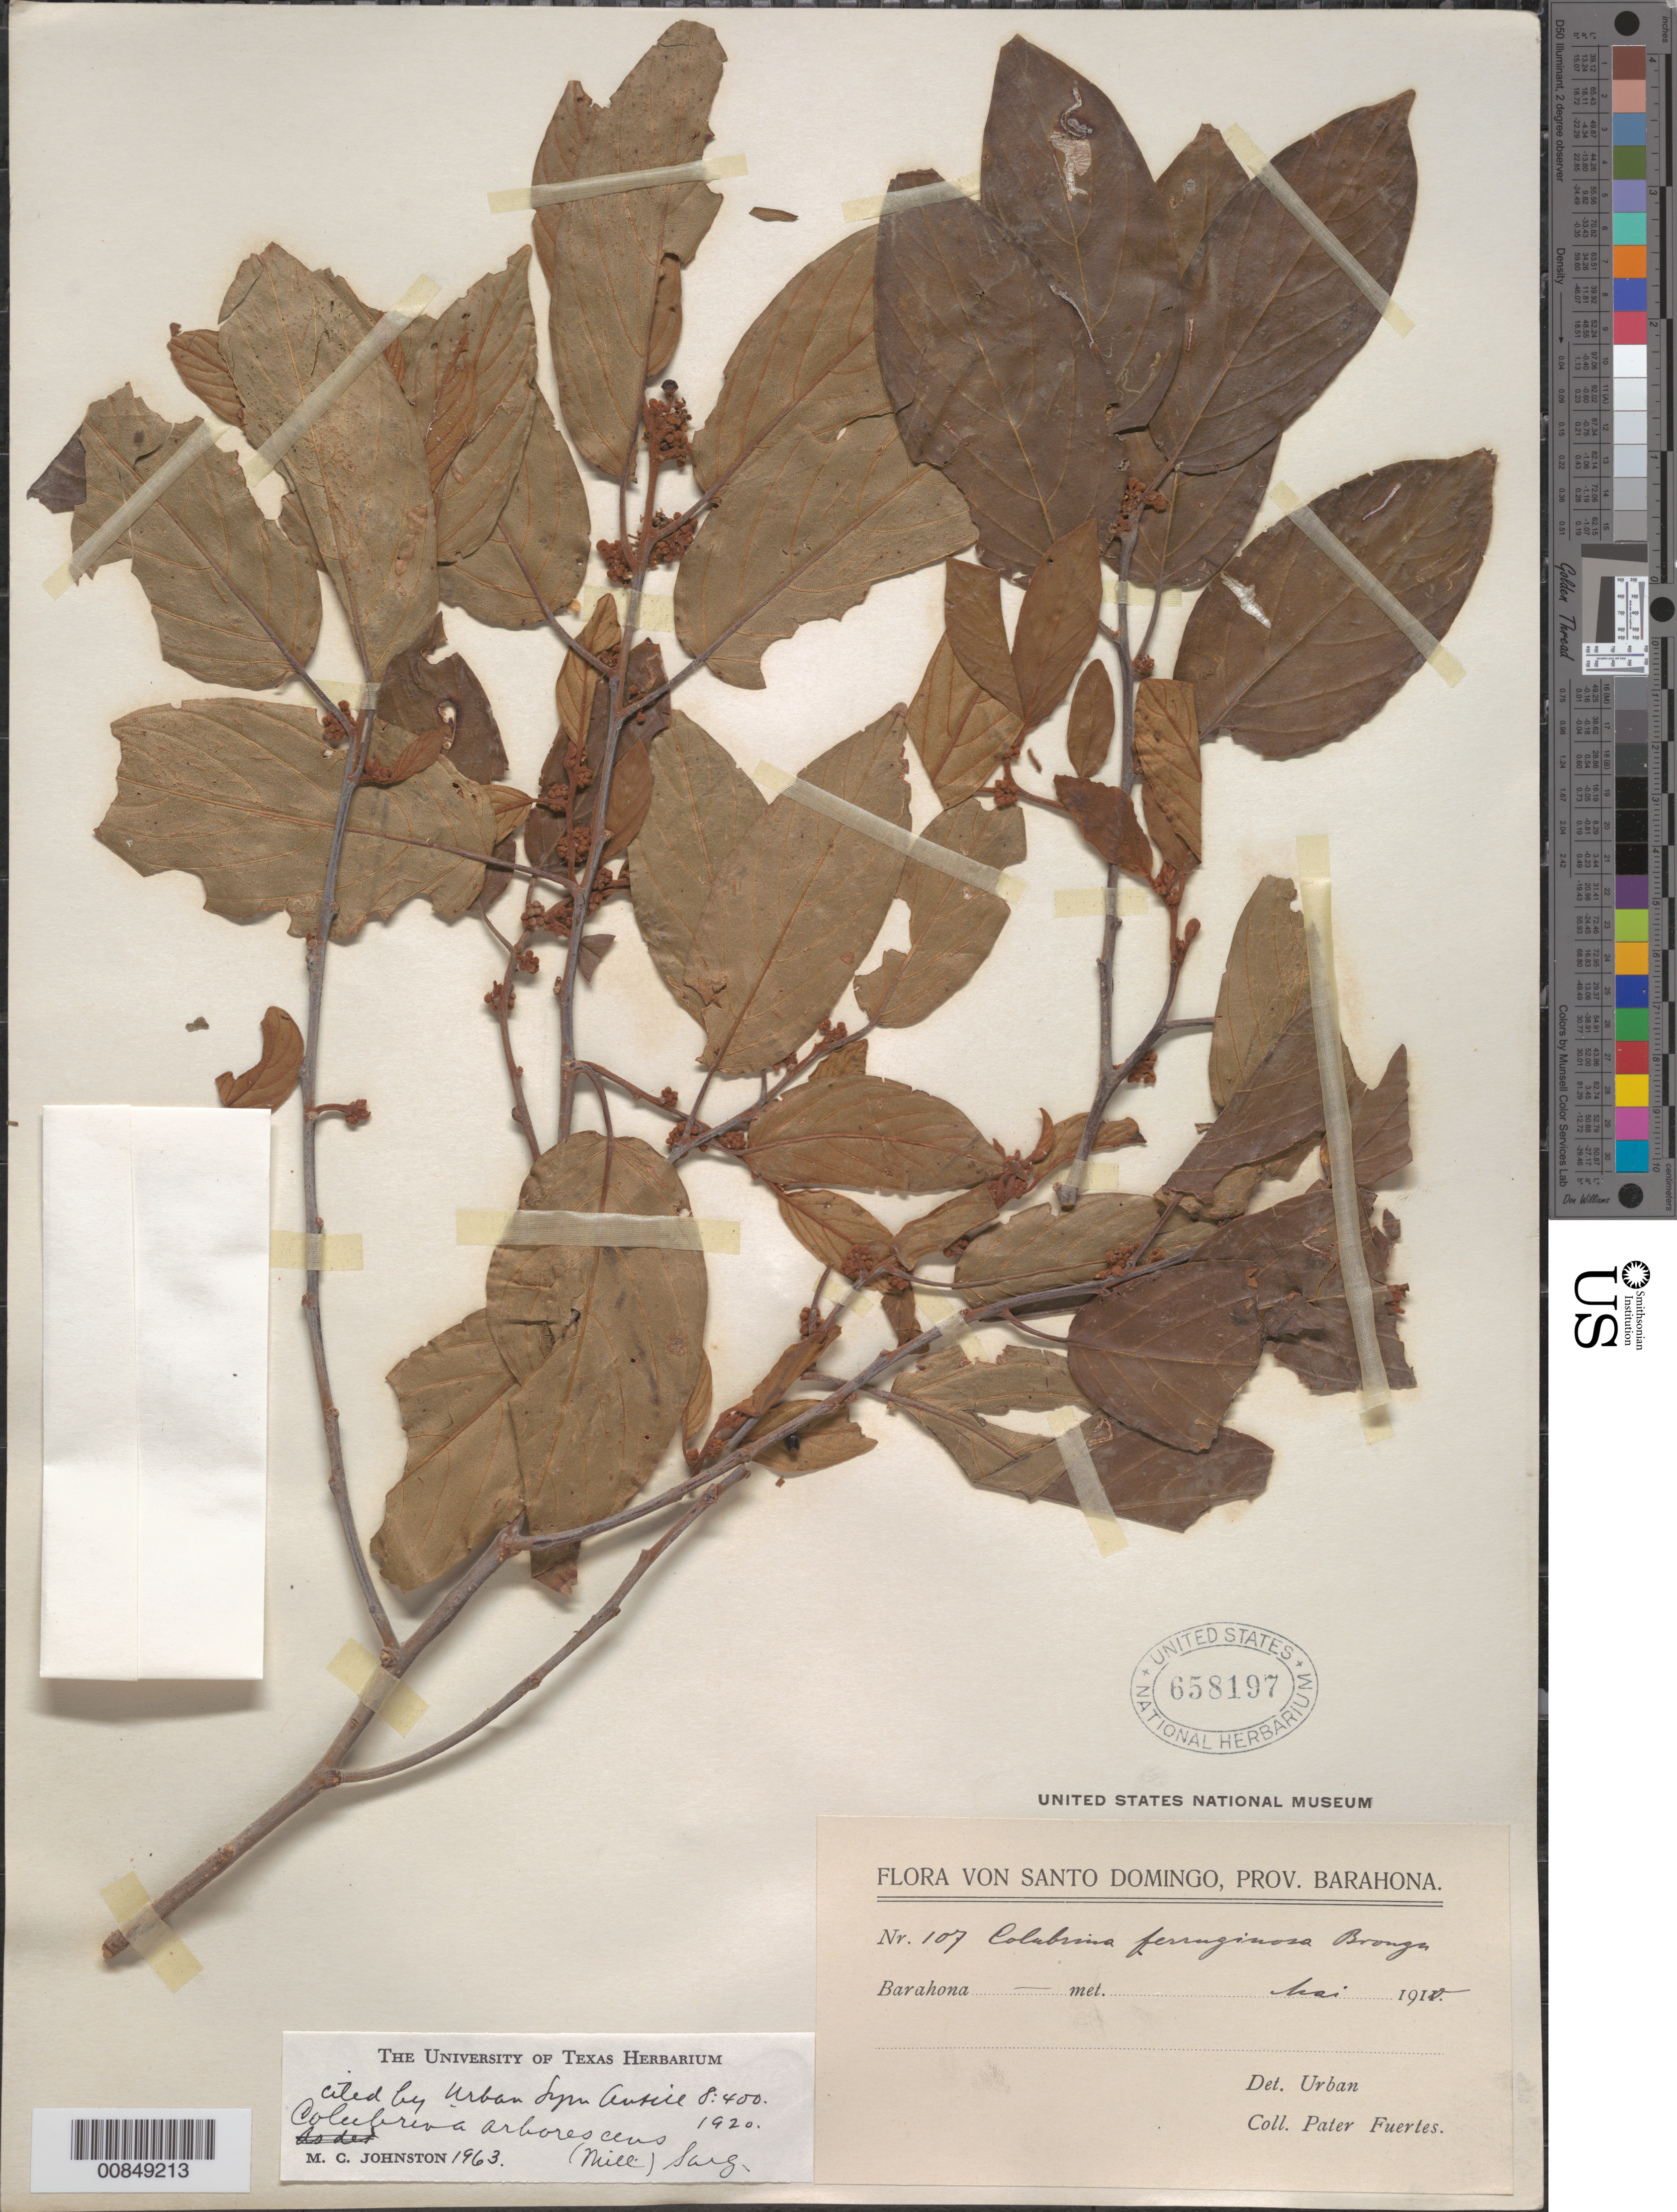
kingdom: Plantae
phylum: Tracheophyta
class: Magnoliopsida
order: Rosales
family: Rhamnaceae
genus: Colubrina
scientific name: Colubrina arborescens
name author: (Mill.) Sarg.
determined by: Johnston, Marshall C.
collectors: M. D. Fuertes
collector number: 107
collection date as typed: May 1910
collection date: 1910-05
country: Dominican Republic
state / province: Barahona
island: Hispaniola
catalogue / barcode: US 658197